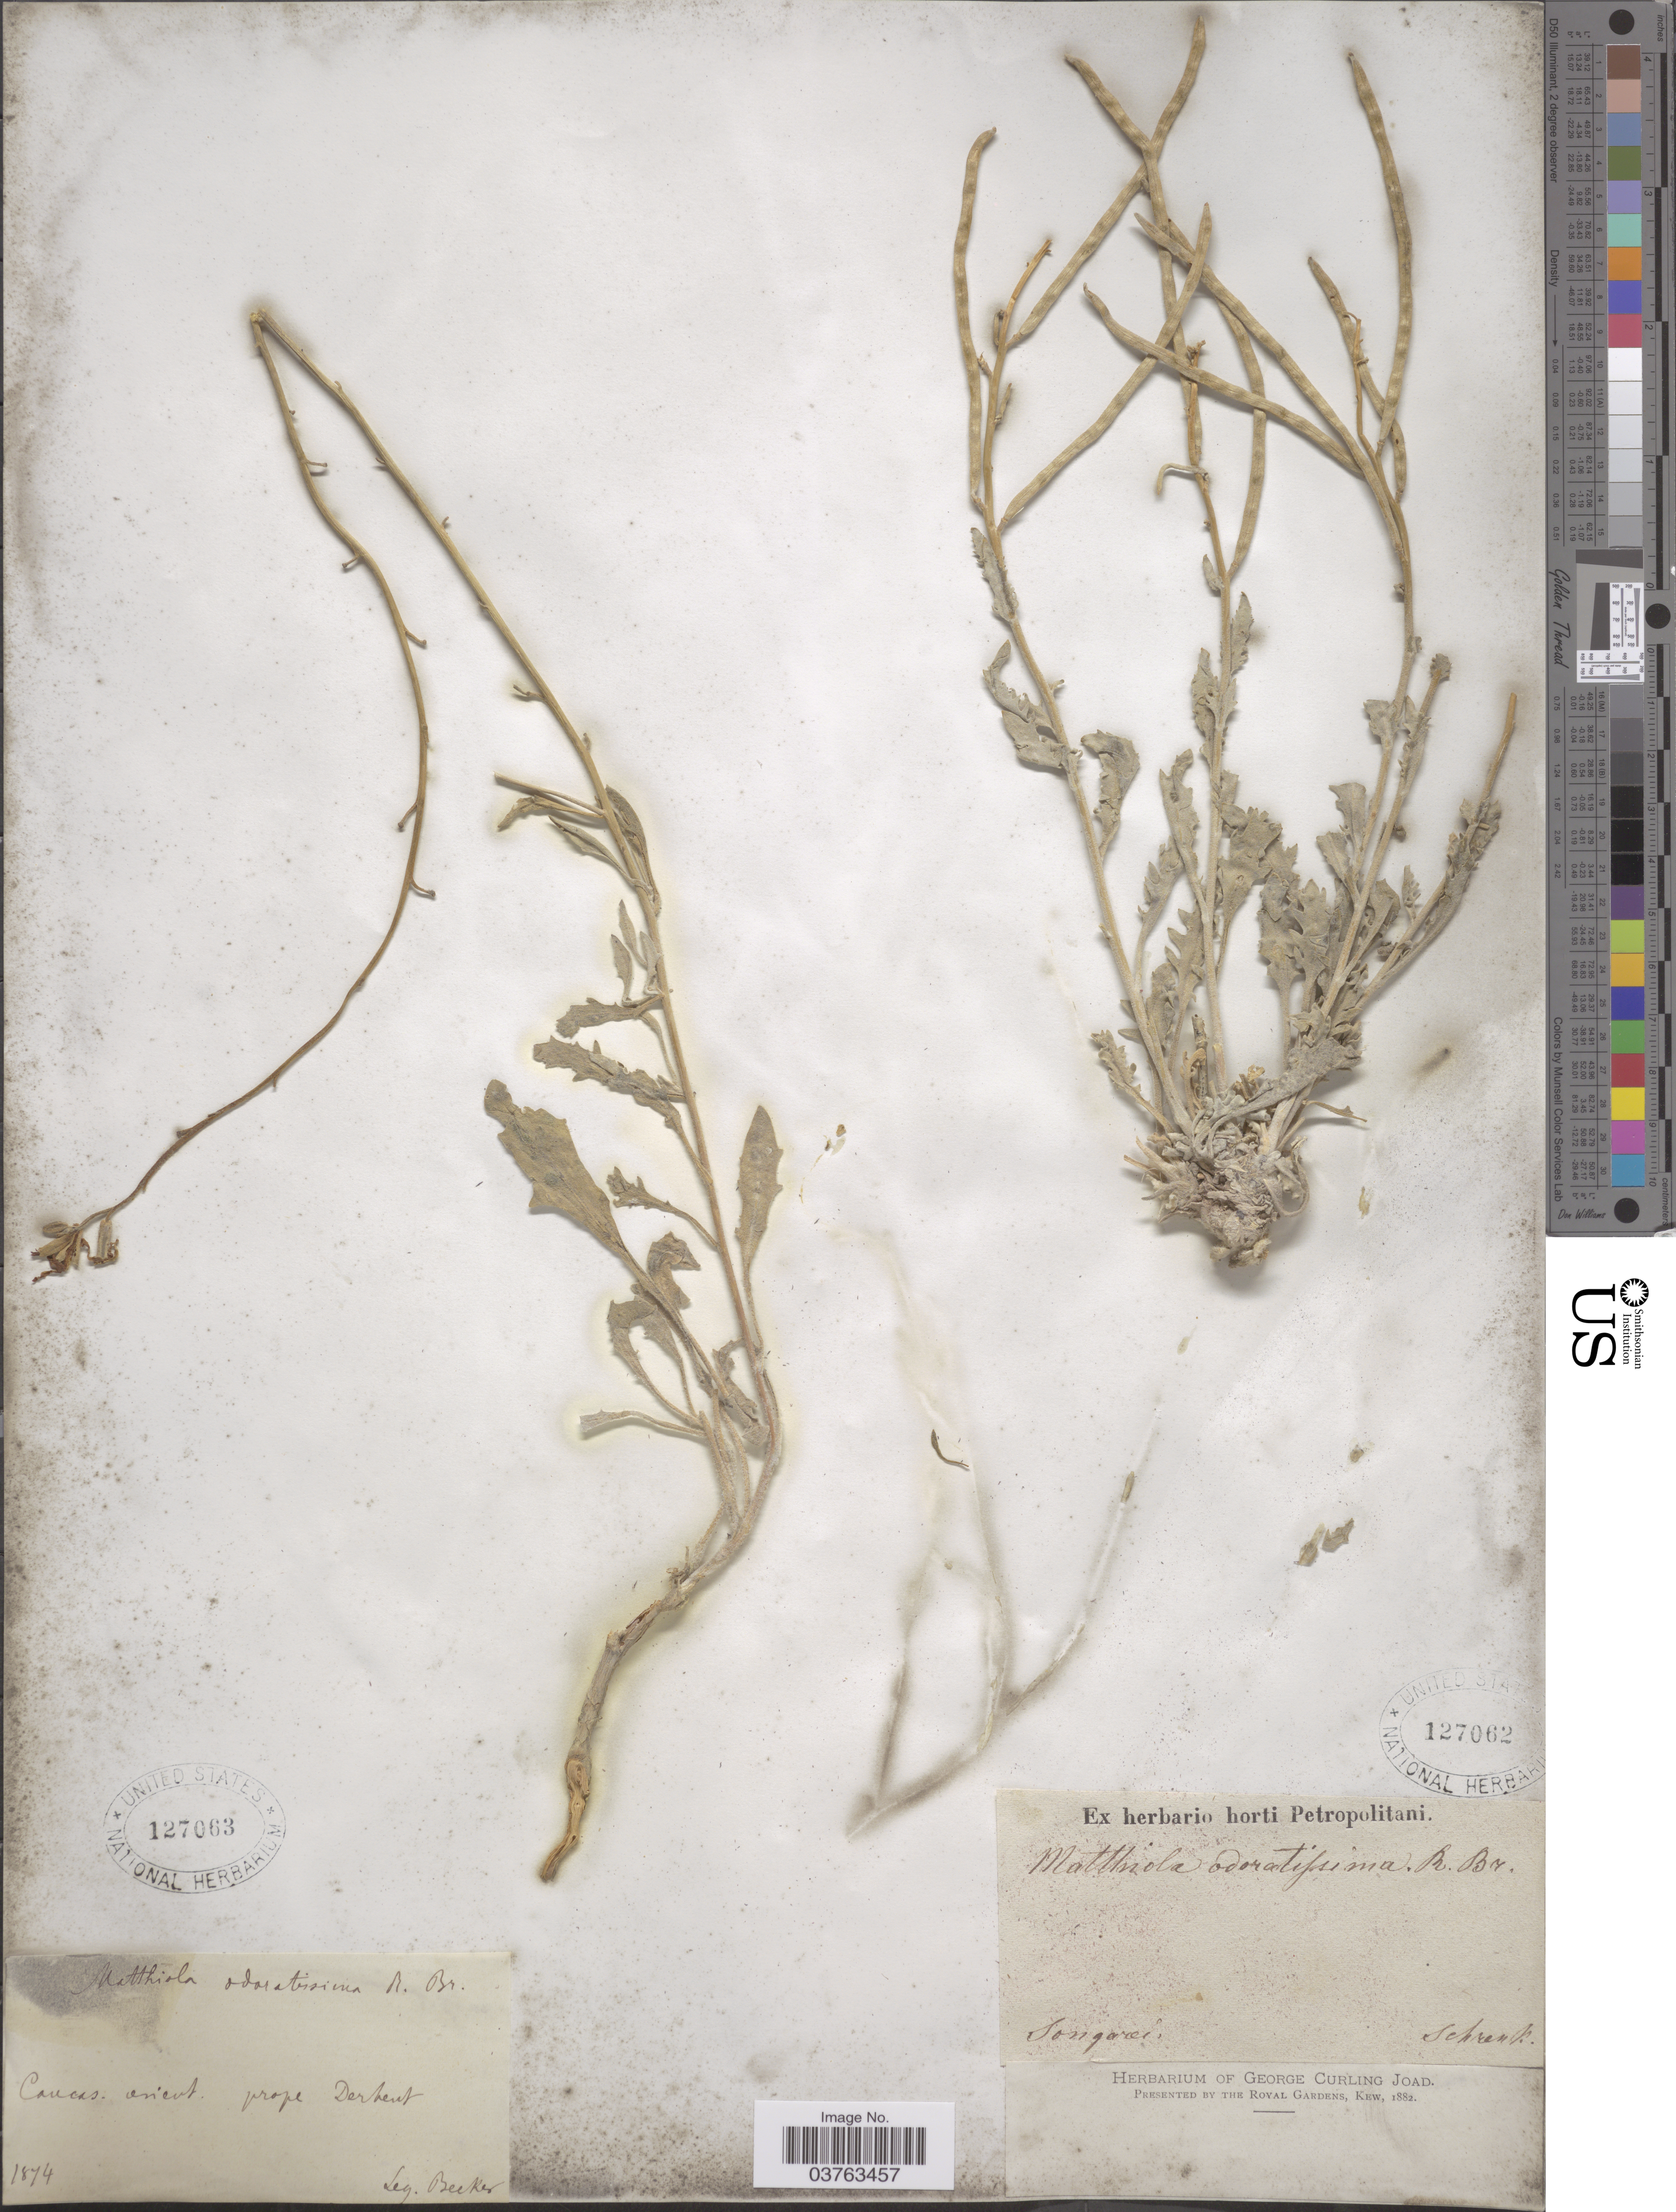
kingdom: Plantae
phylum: Tracheophyta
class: Magnoliopsida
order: Brassicales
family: Brassicaceae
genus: Matthiola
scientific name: Matthiola odoratissima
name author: (M. Bieb.) W.T. Aiton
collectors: -. Becker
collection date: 1874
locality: Caucas. orient. prope Derkent [interpreted].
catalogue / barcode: US 127063-2